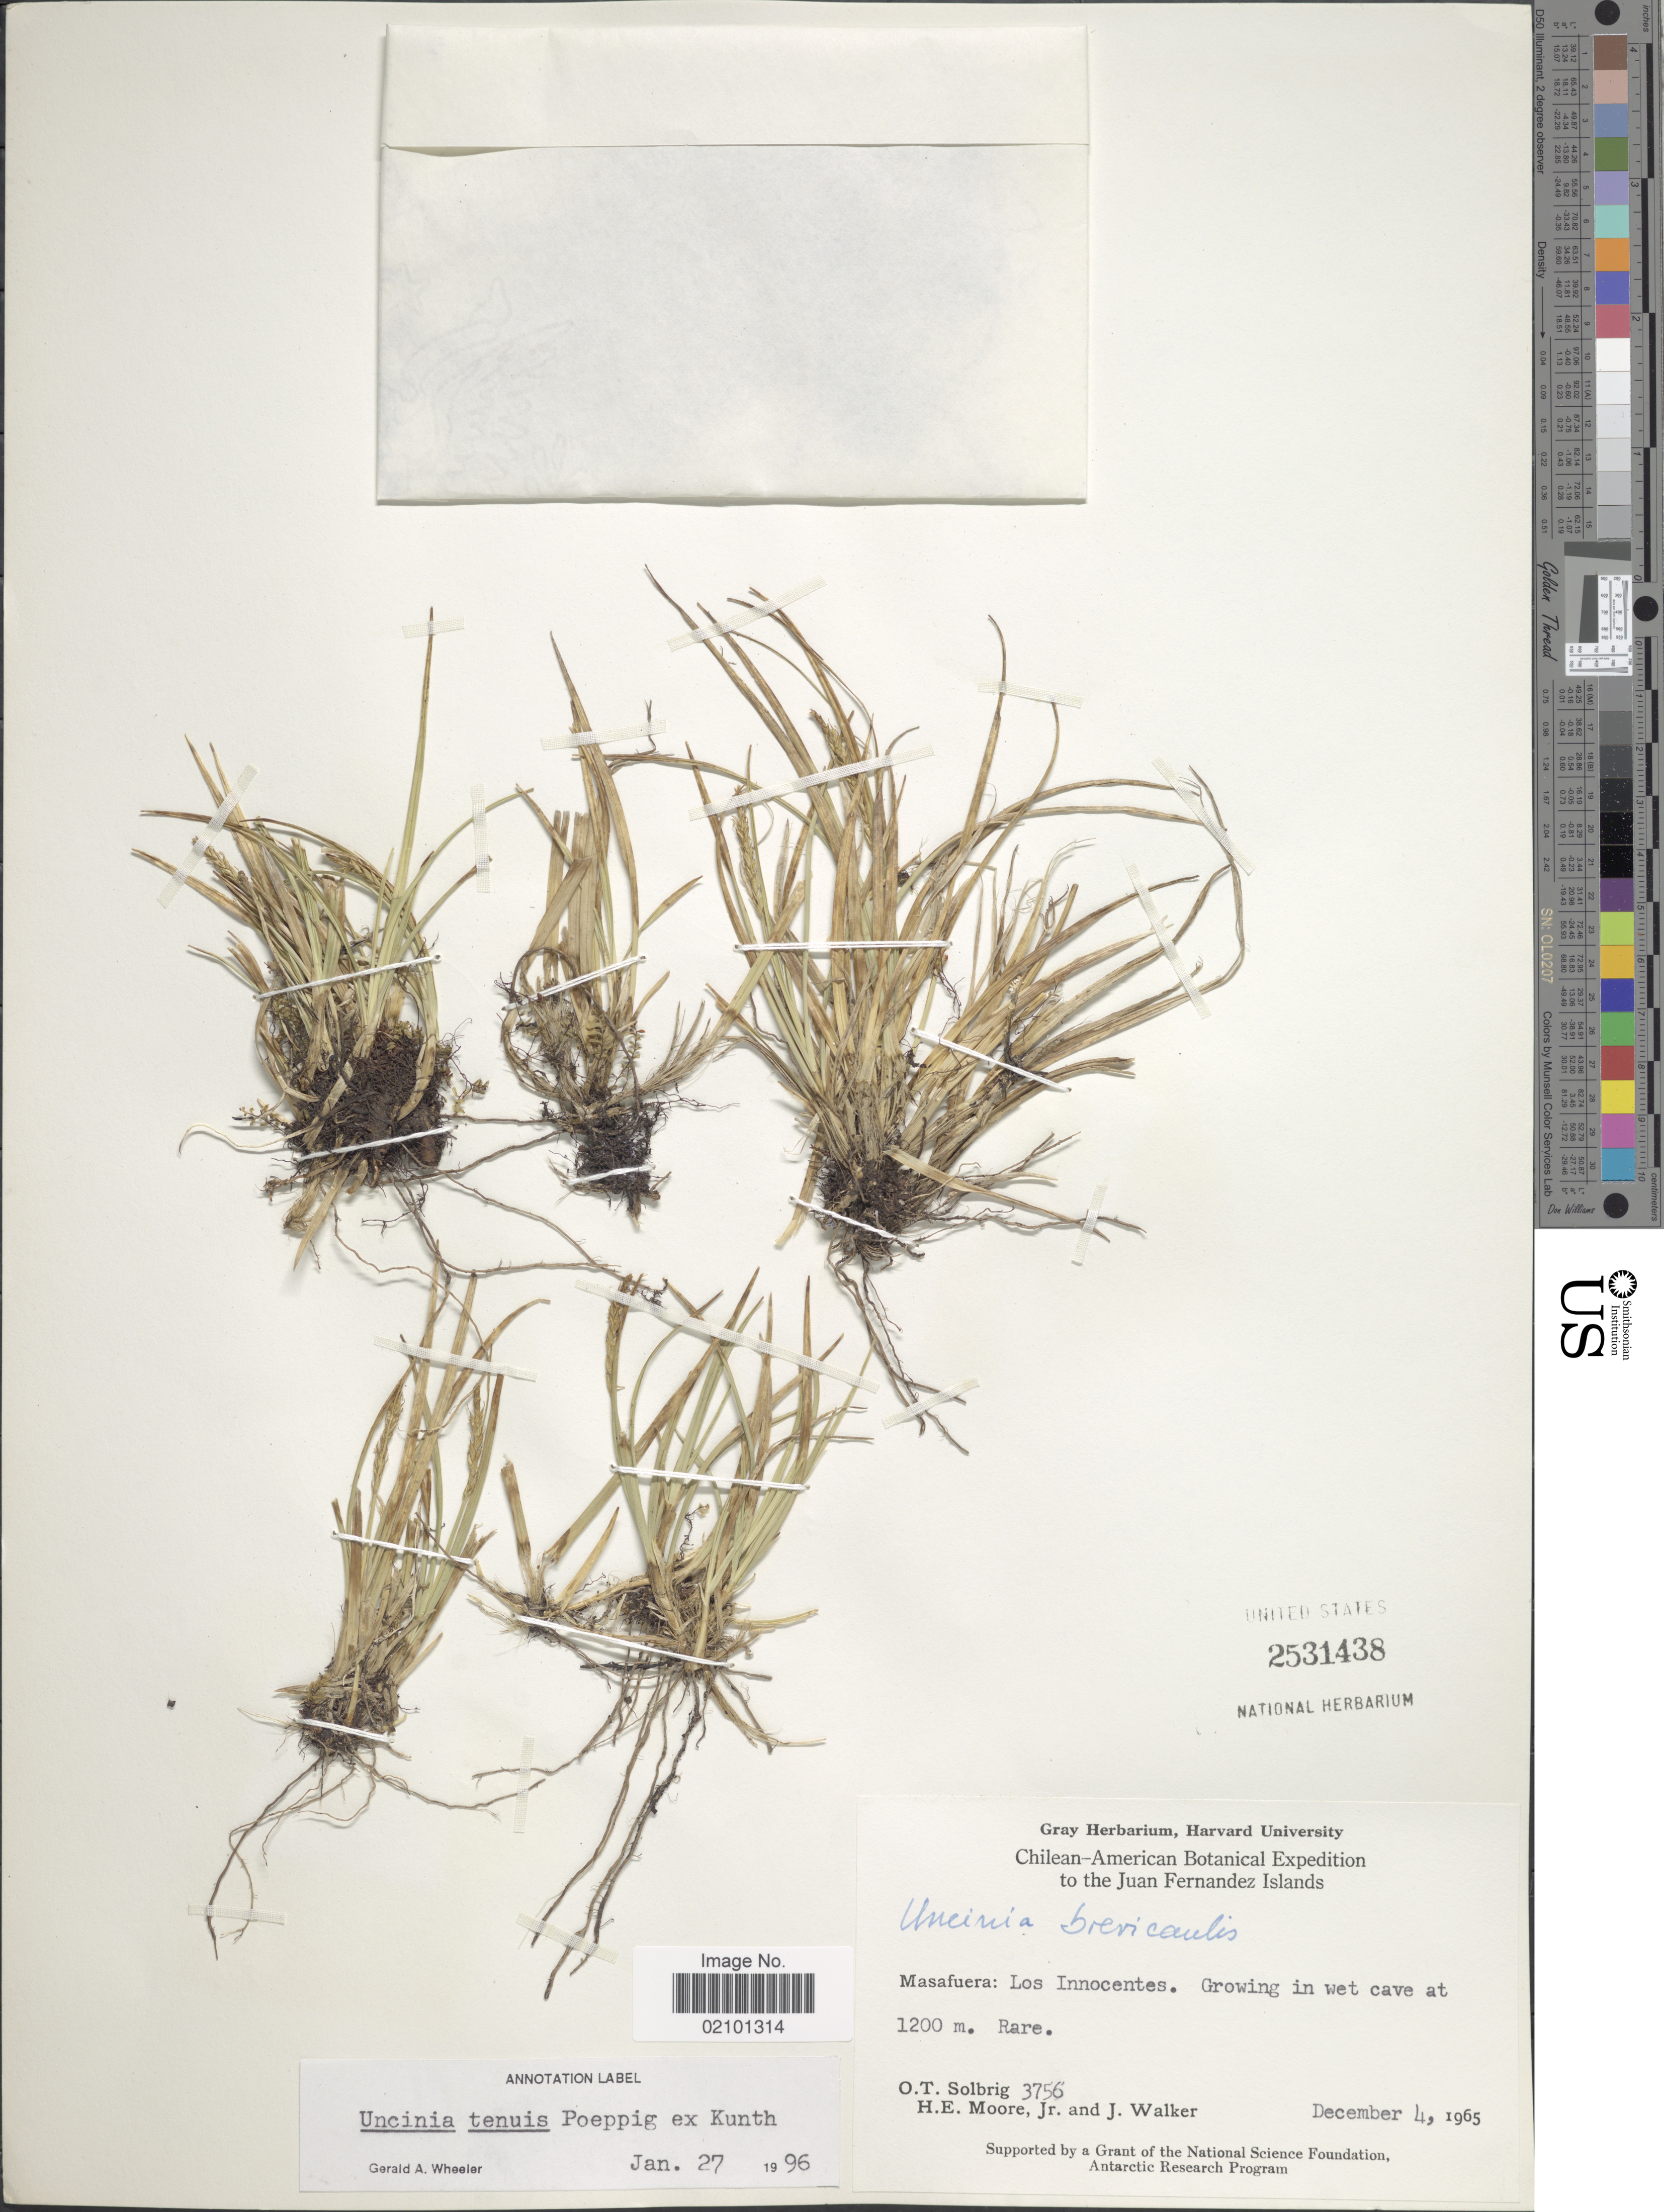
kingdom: Plantae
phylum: Tracheophyta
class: Liliopsida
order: Poales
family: Cyperaceae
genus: Carex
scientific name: Carex firmula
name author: (Kük.) J.R. Starr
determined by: Strong, Mark T., (BOT), Smithsonian Institution - National Museum of Natural History (UNITED STATES)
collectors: O. T. Solbrig, H. Moore & J. Walker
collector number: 3756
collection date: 1965-12-04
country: Chile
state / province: Valparaíso (V)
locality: Masafuera: Los Innocentes. Chilean-American, Juan Fernandez Islands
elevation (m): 1200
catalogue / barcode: US 2531438